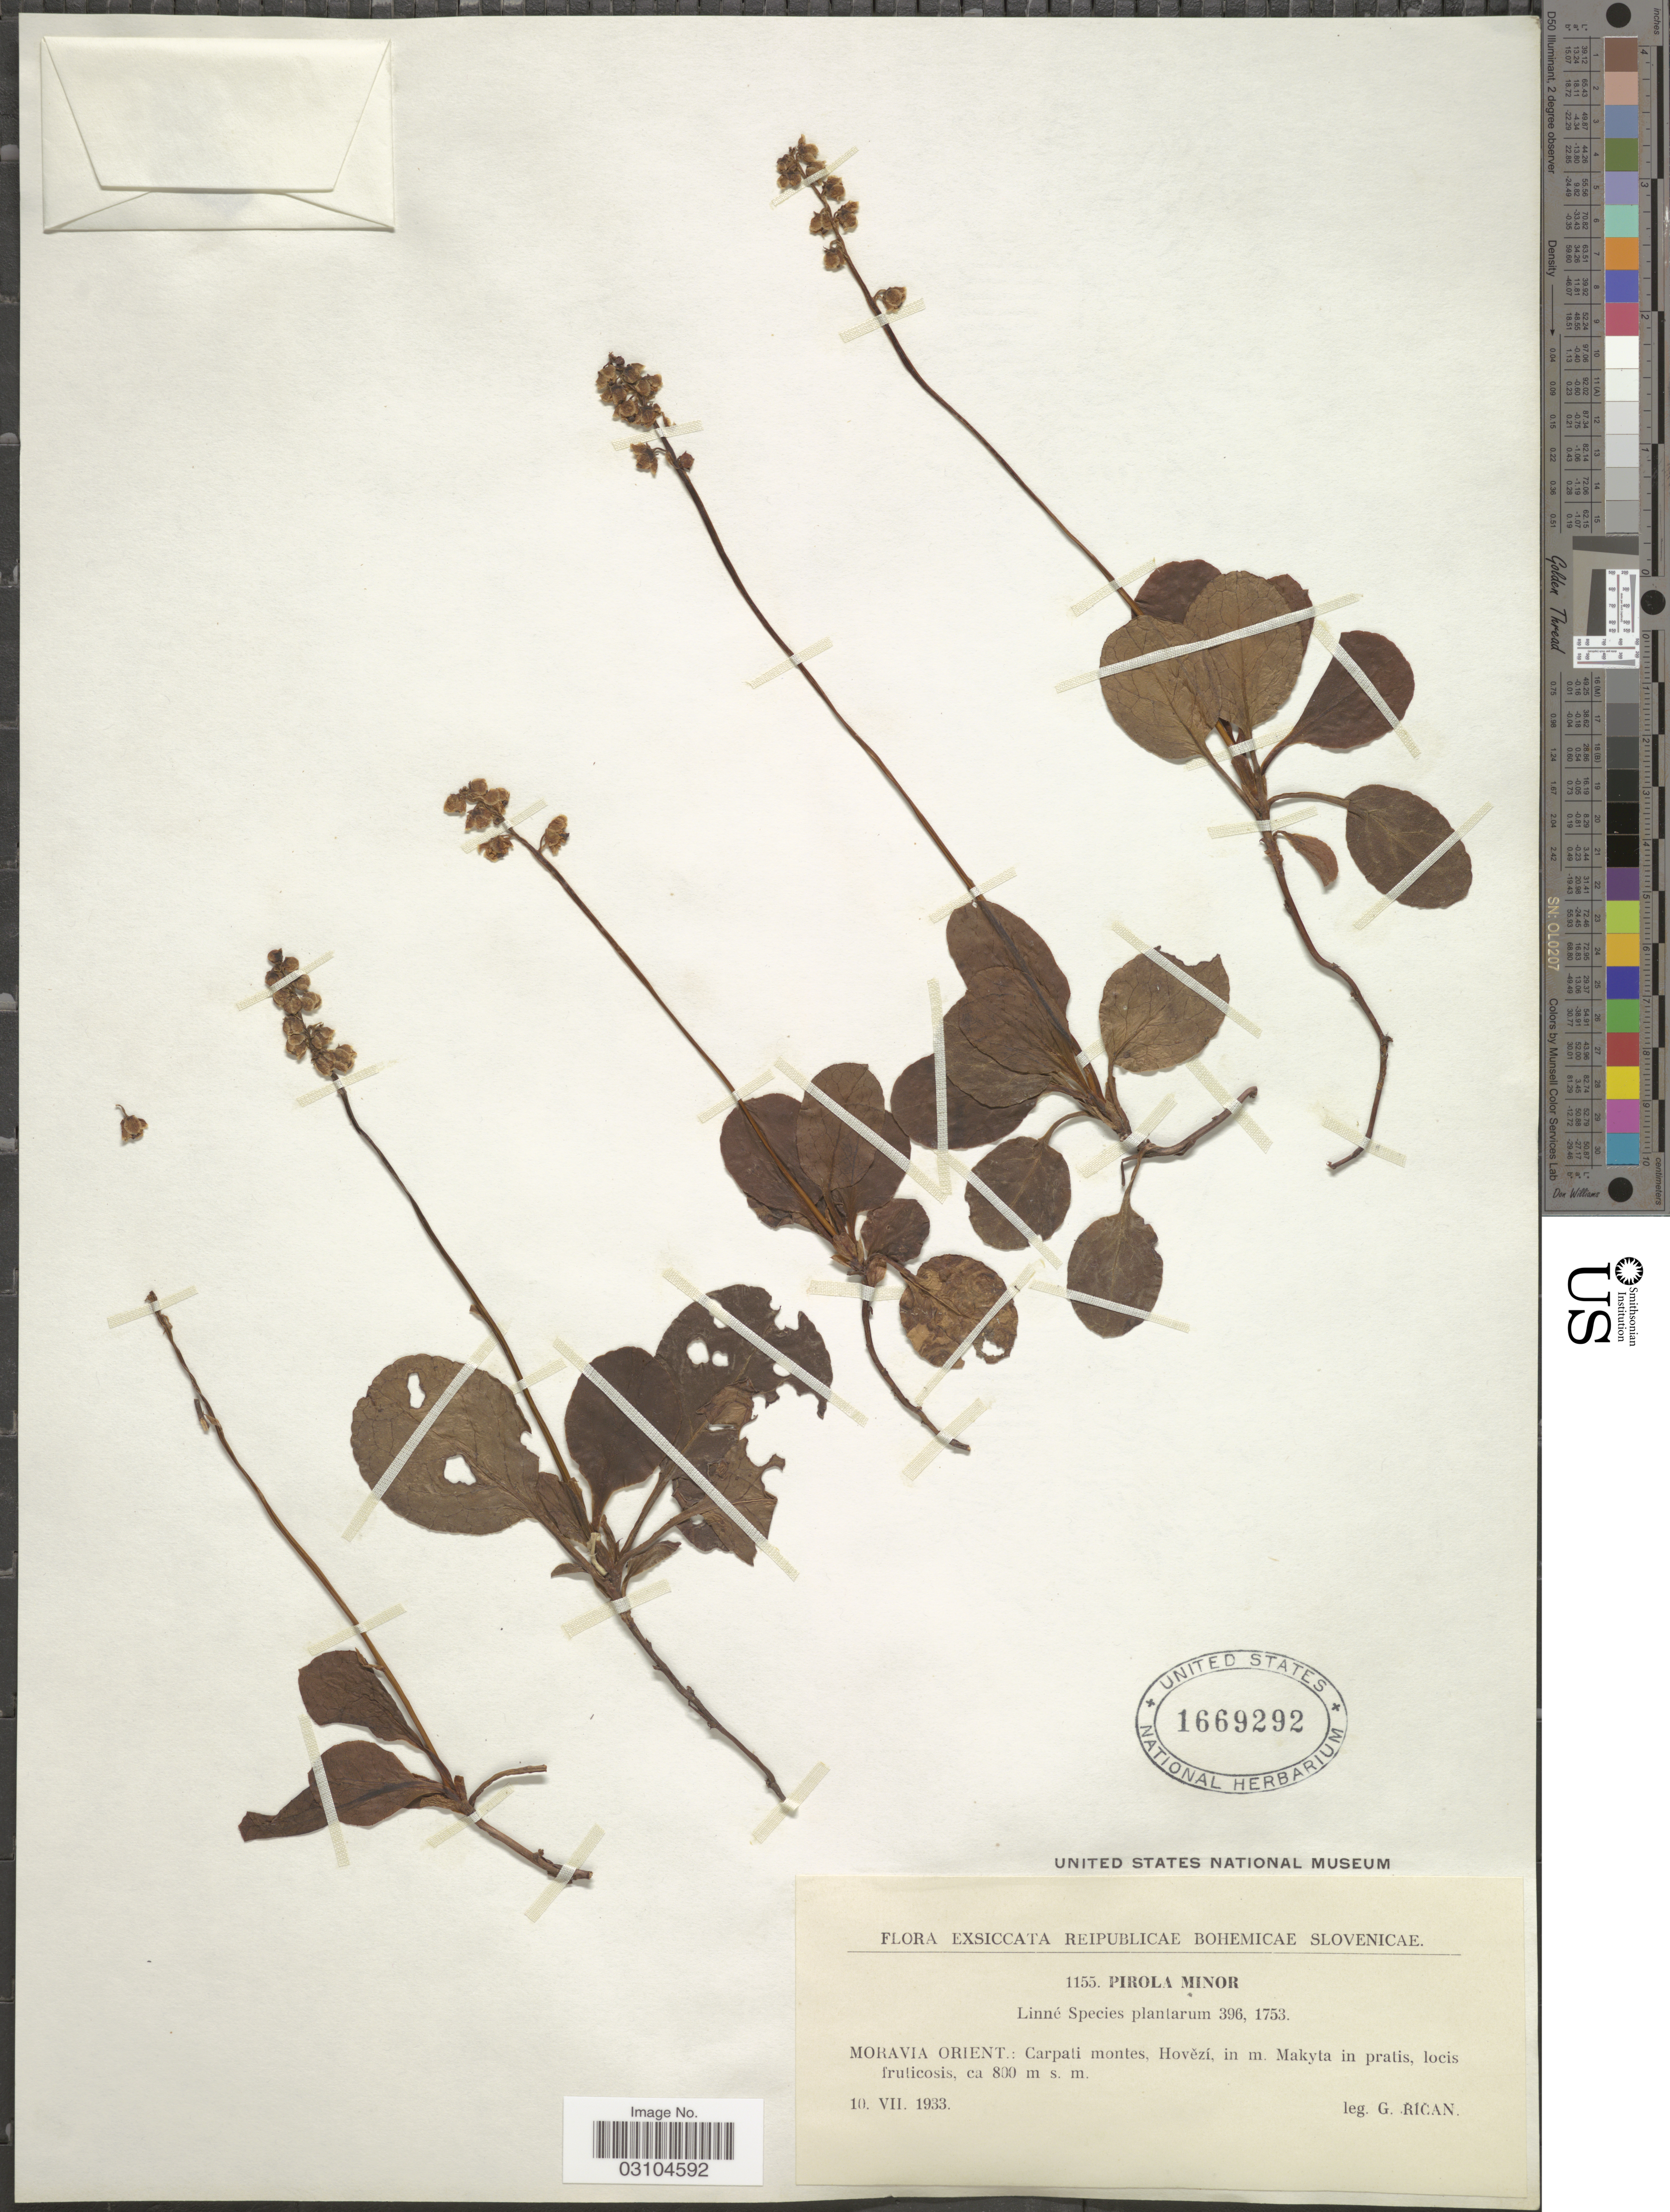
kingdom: Plantae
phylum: Tracheophyta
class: Magnoliopsida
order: Ericales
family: Ericaceae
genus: Pyrola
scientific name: Pyrola minor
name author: L.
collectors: G. Rican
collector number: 1155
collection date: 1933-07-10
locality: Reipublicae Bohemicae Slovenicae. Moravia Orient.: Carpati montes, Hovězí, in m. Makyta.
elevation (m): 800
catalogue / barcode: US 1669292